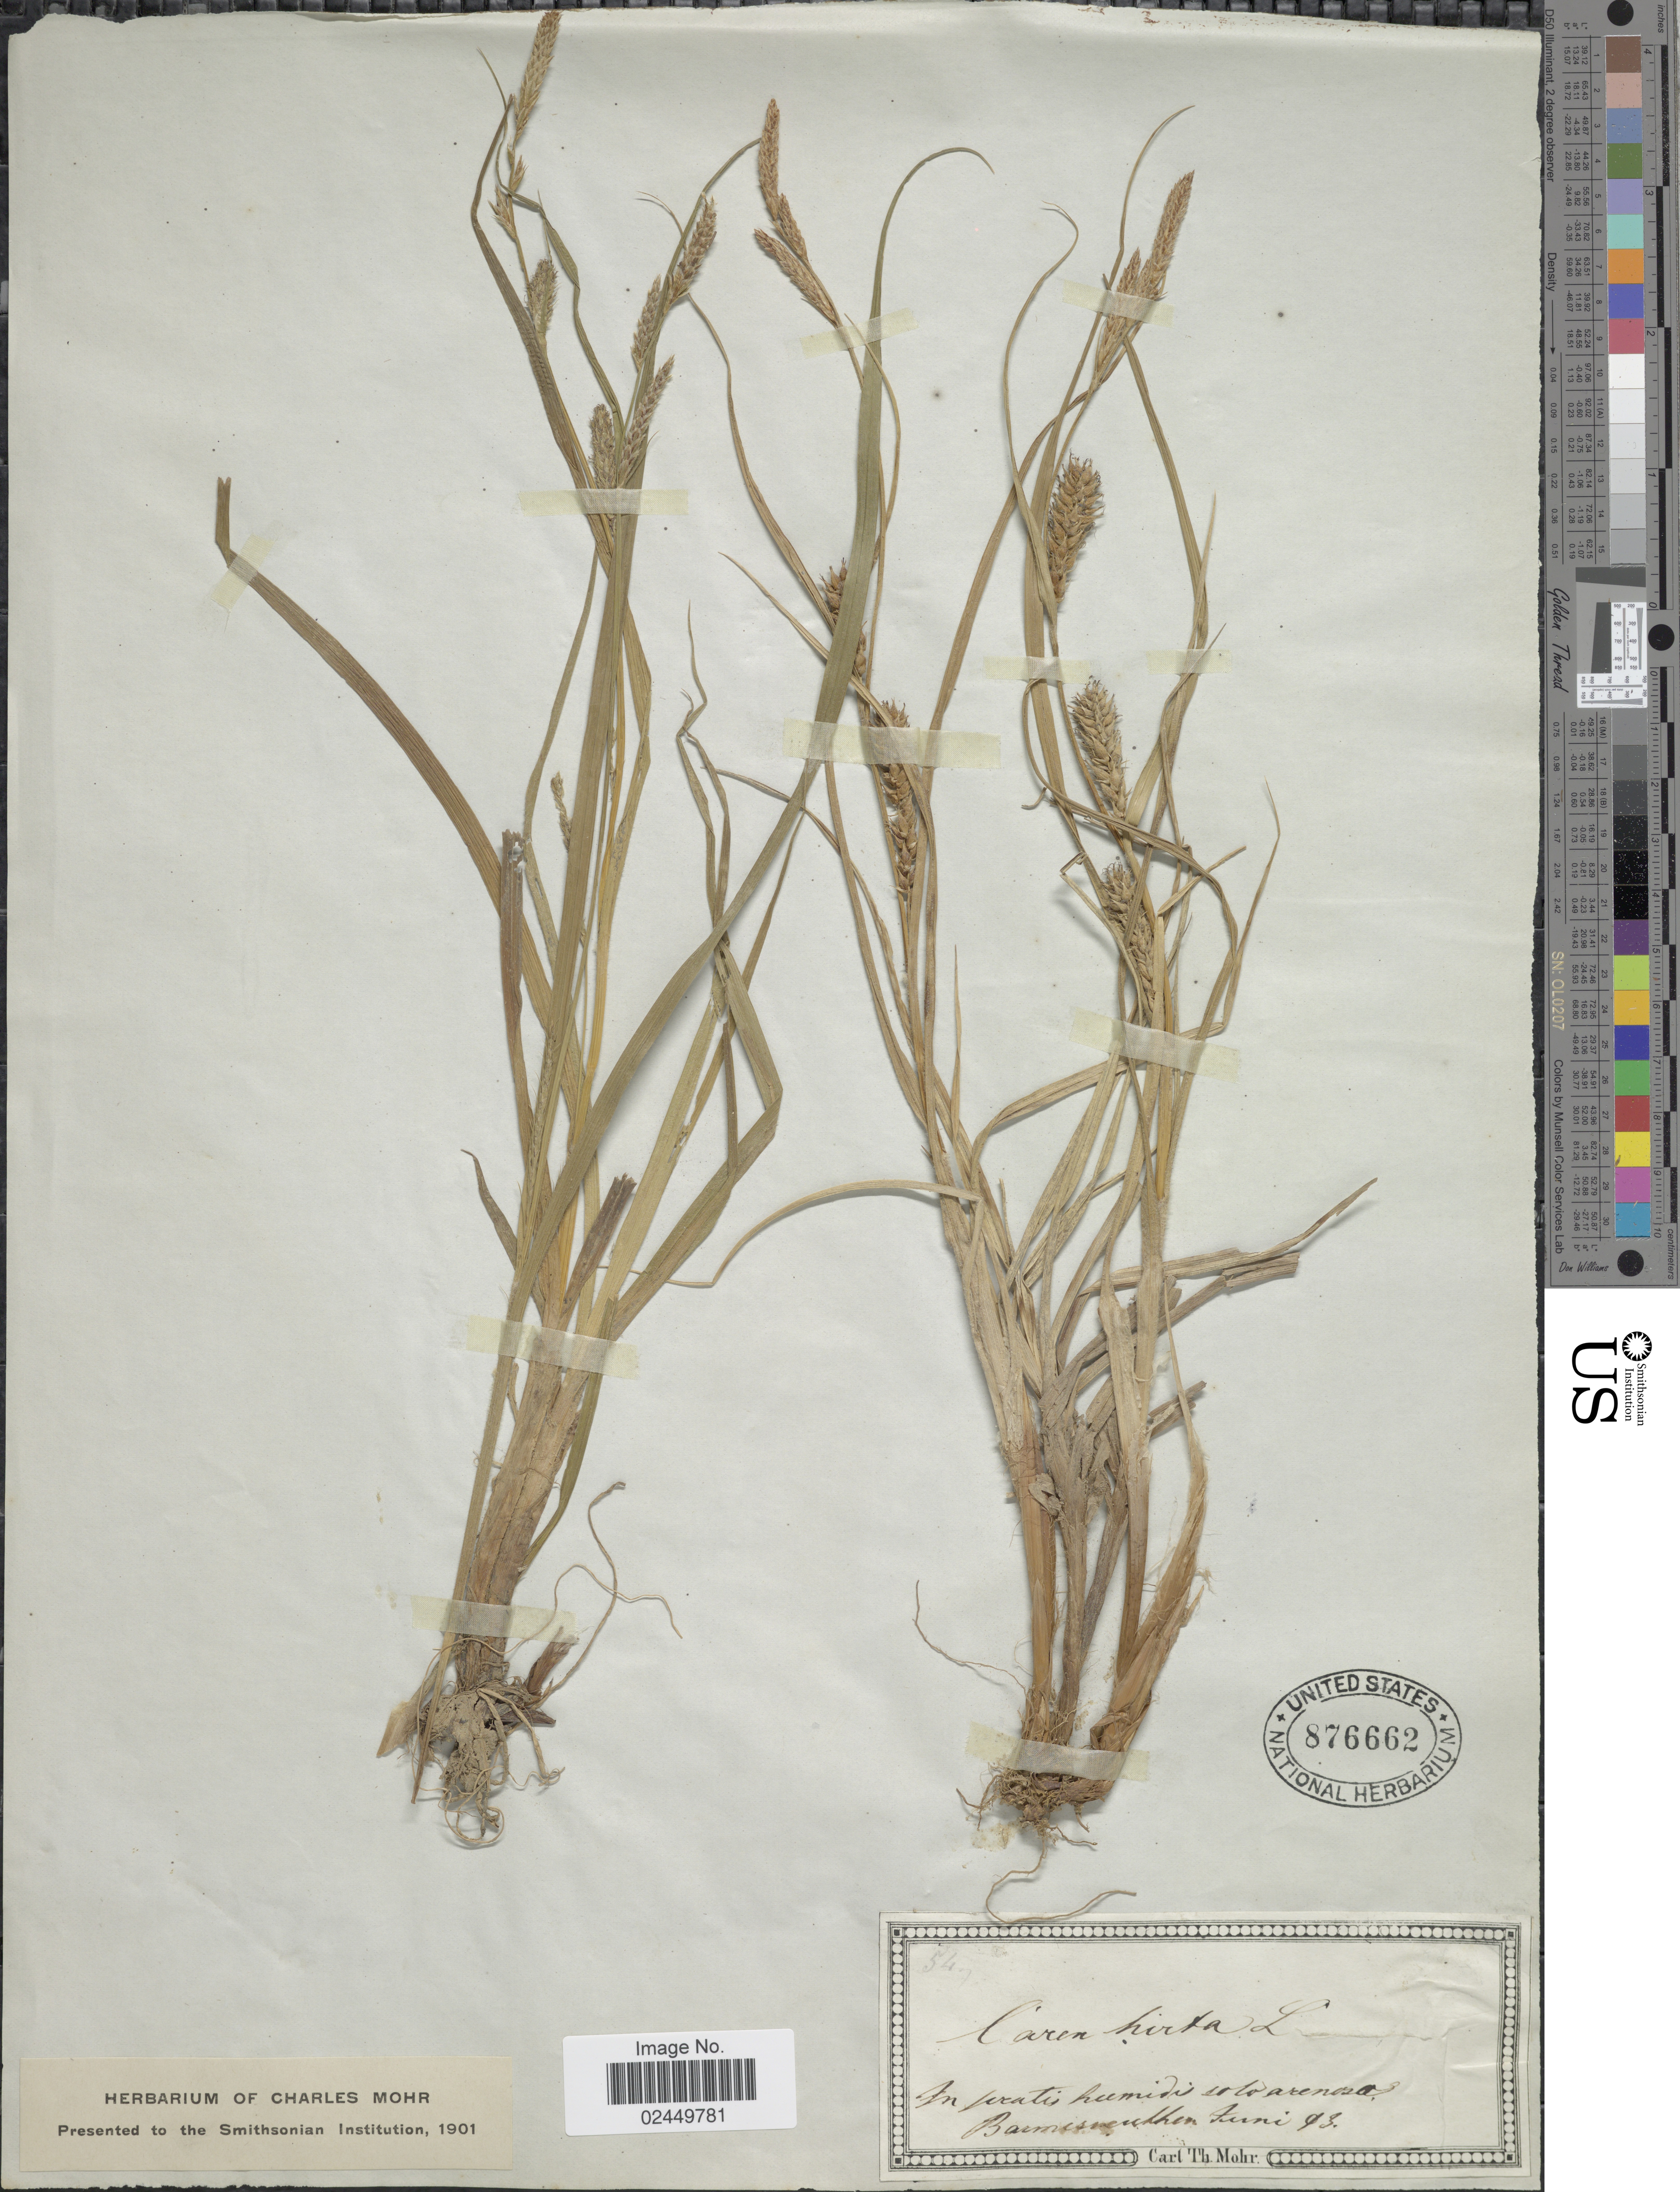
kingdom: Plantae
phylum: Tracheophyta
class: Liliopsida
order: Poales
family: Cyperaceae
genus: Carex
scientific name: Carex hirta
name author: L.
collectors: C. T. Mohr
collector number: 54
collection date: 1893-06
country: Germany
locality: Barmesseuhhen [interpreted]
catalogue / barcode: US 876662